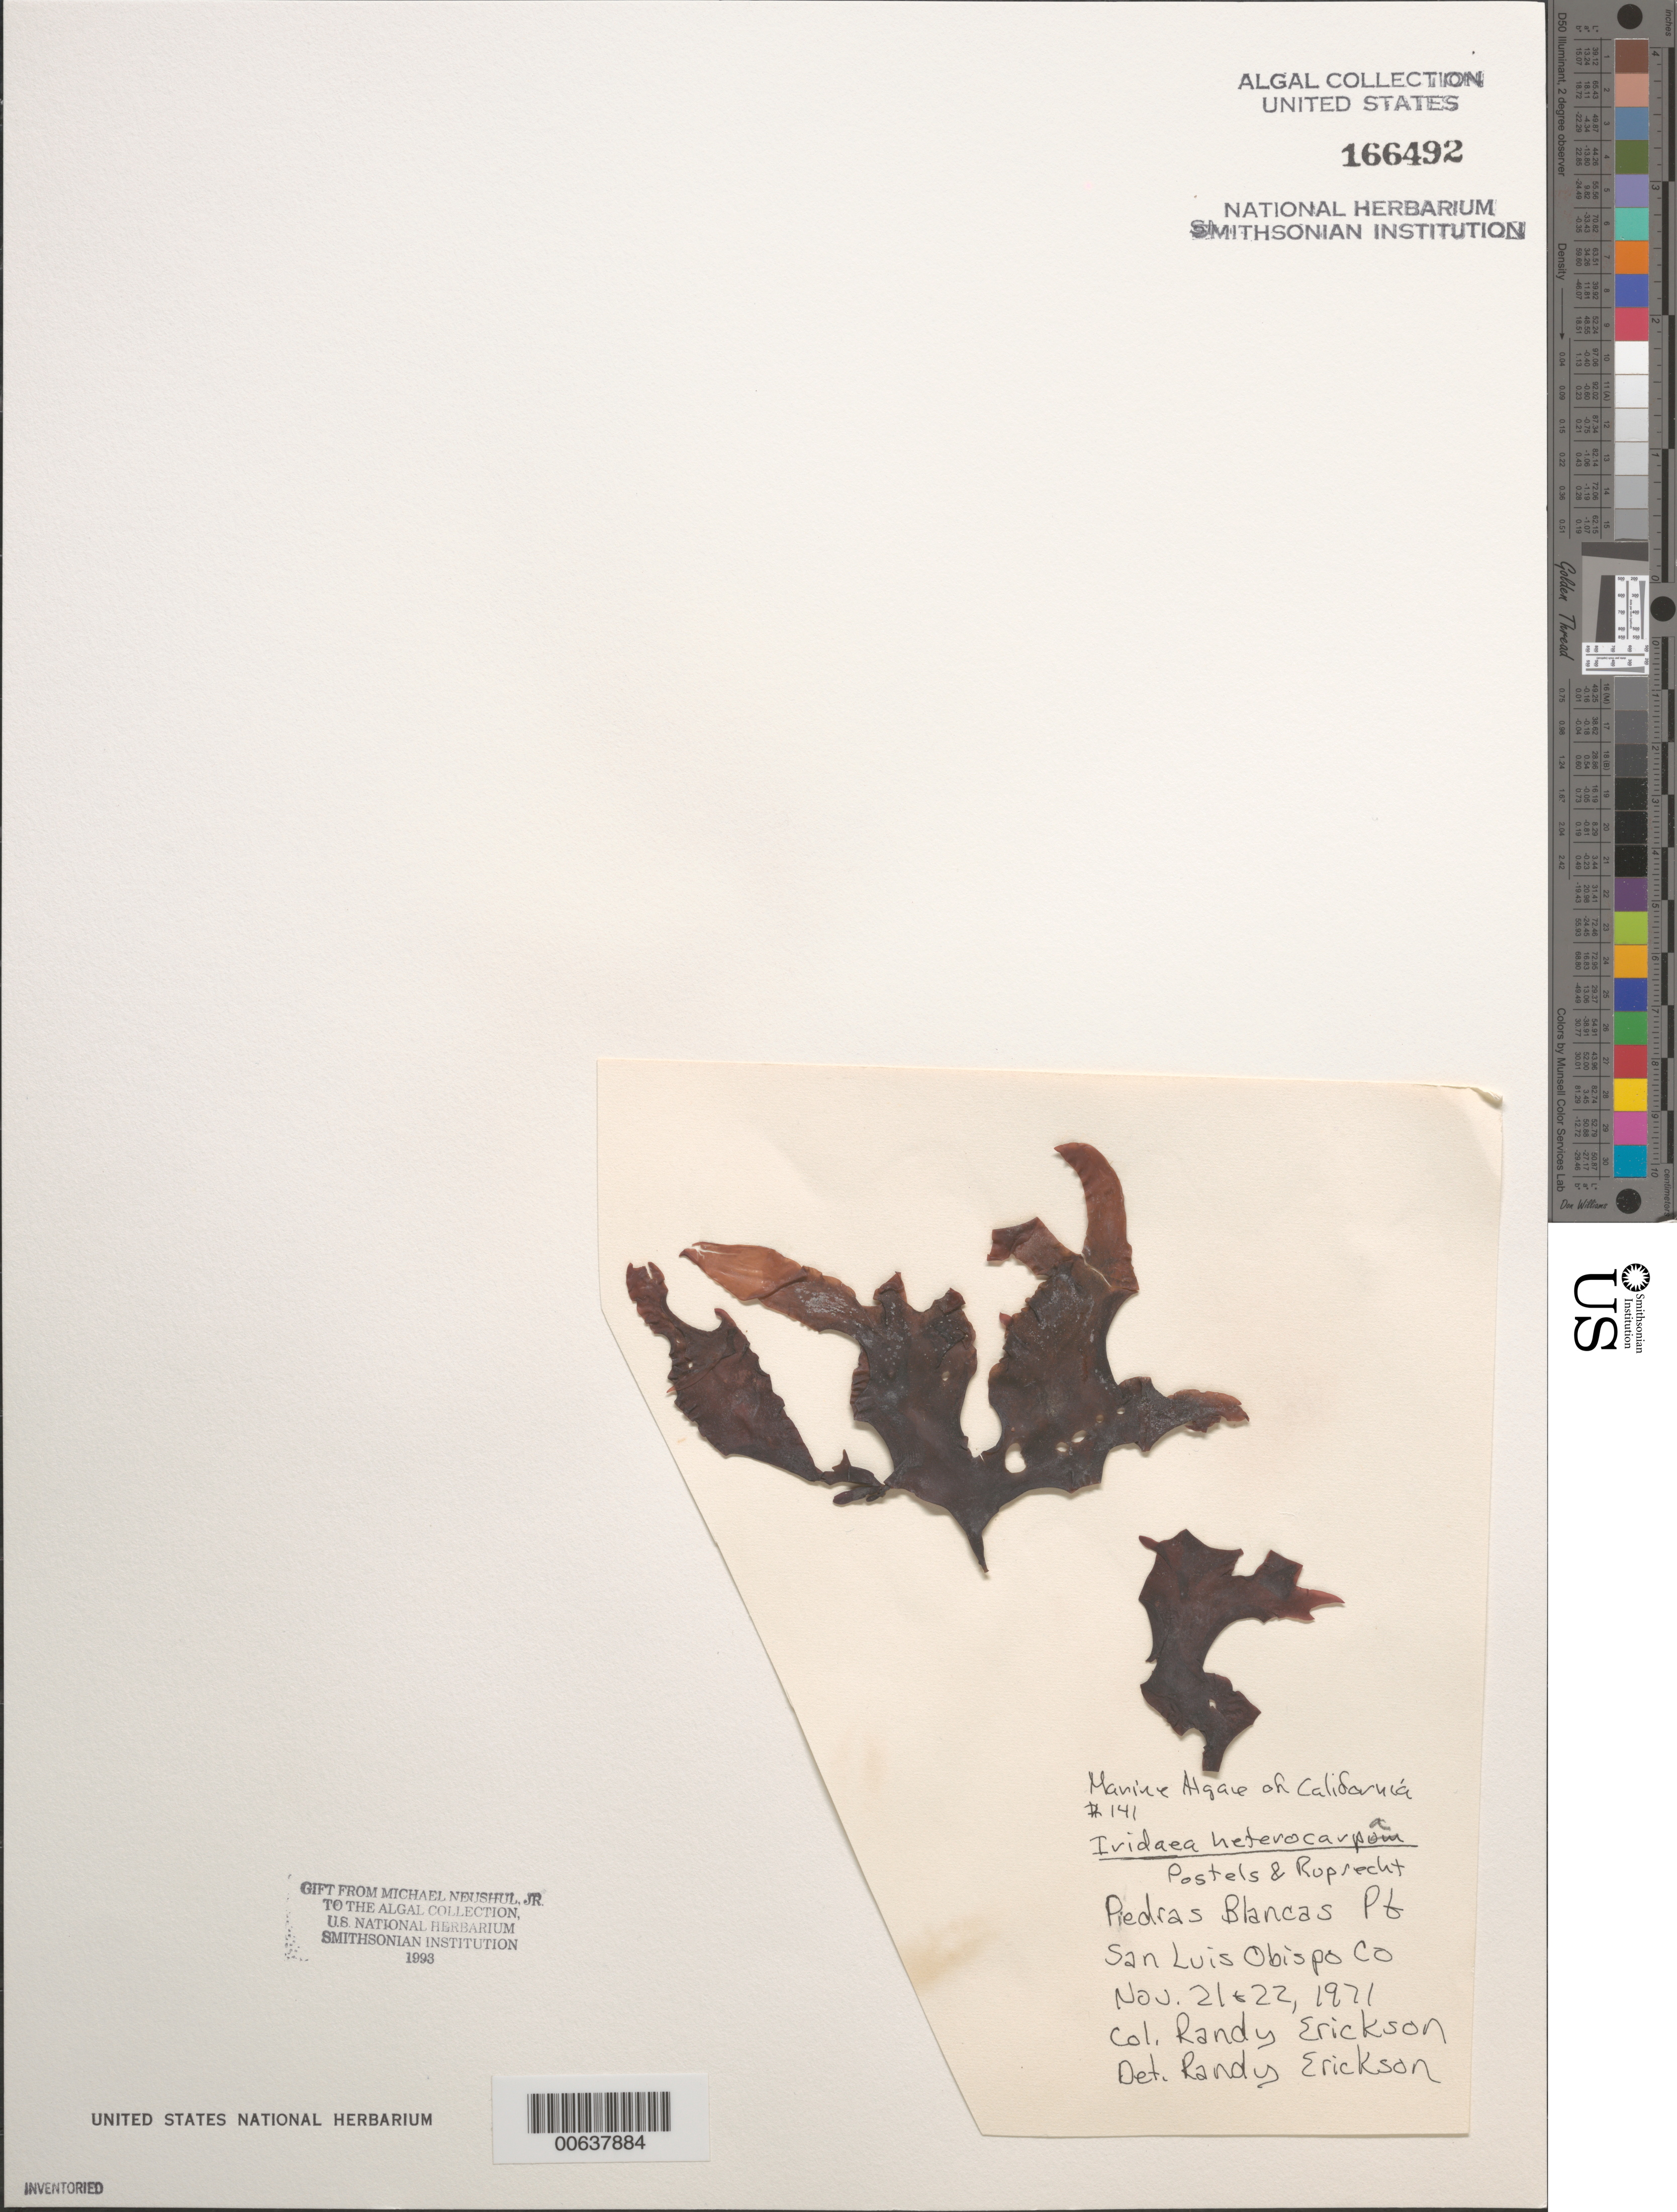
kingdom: Plantae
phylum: Rhodophyta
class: Florideophyceae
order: Gigartinales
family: Gigartinaceae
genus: Chondrus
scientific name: Chondrus crispus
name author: Stackh.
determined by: Algae name updating Project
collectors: R. Erickson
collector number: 141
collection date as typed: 21 Nov 1971 and 22 Nov 1971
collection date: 1971-11-21,1971-11-22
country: United States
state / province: California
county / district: San Luis Obispo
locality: Piedras Blancas Point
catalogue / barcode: US 166492